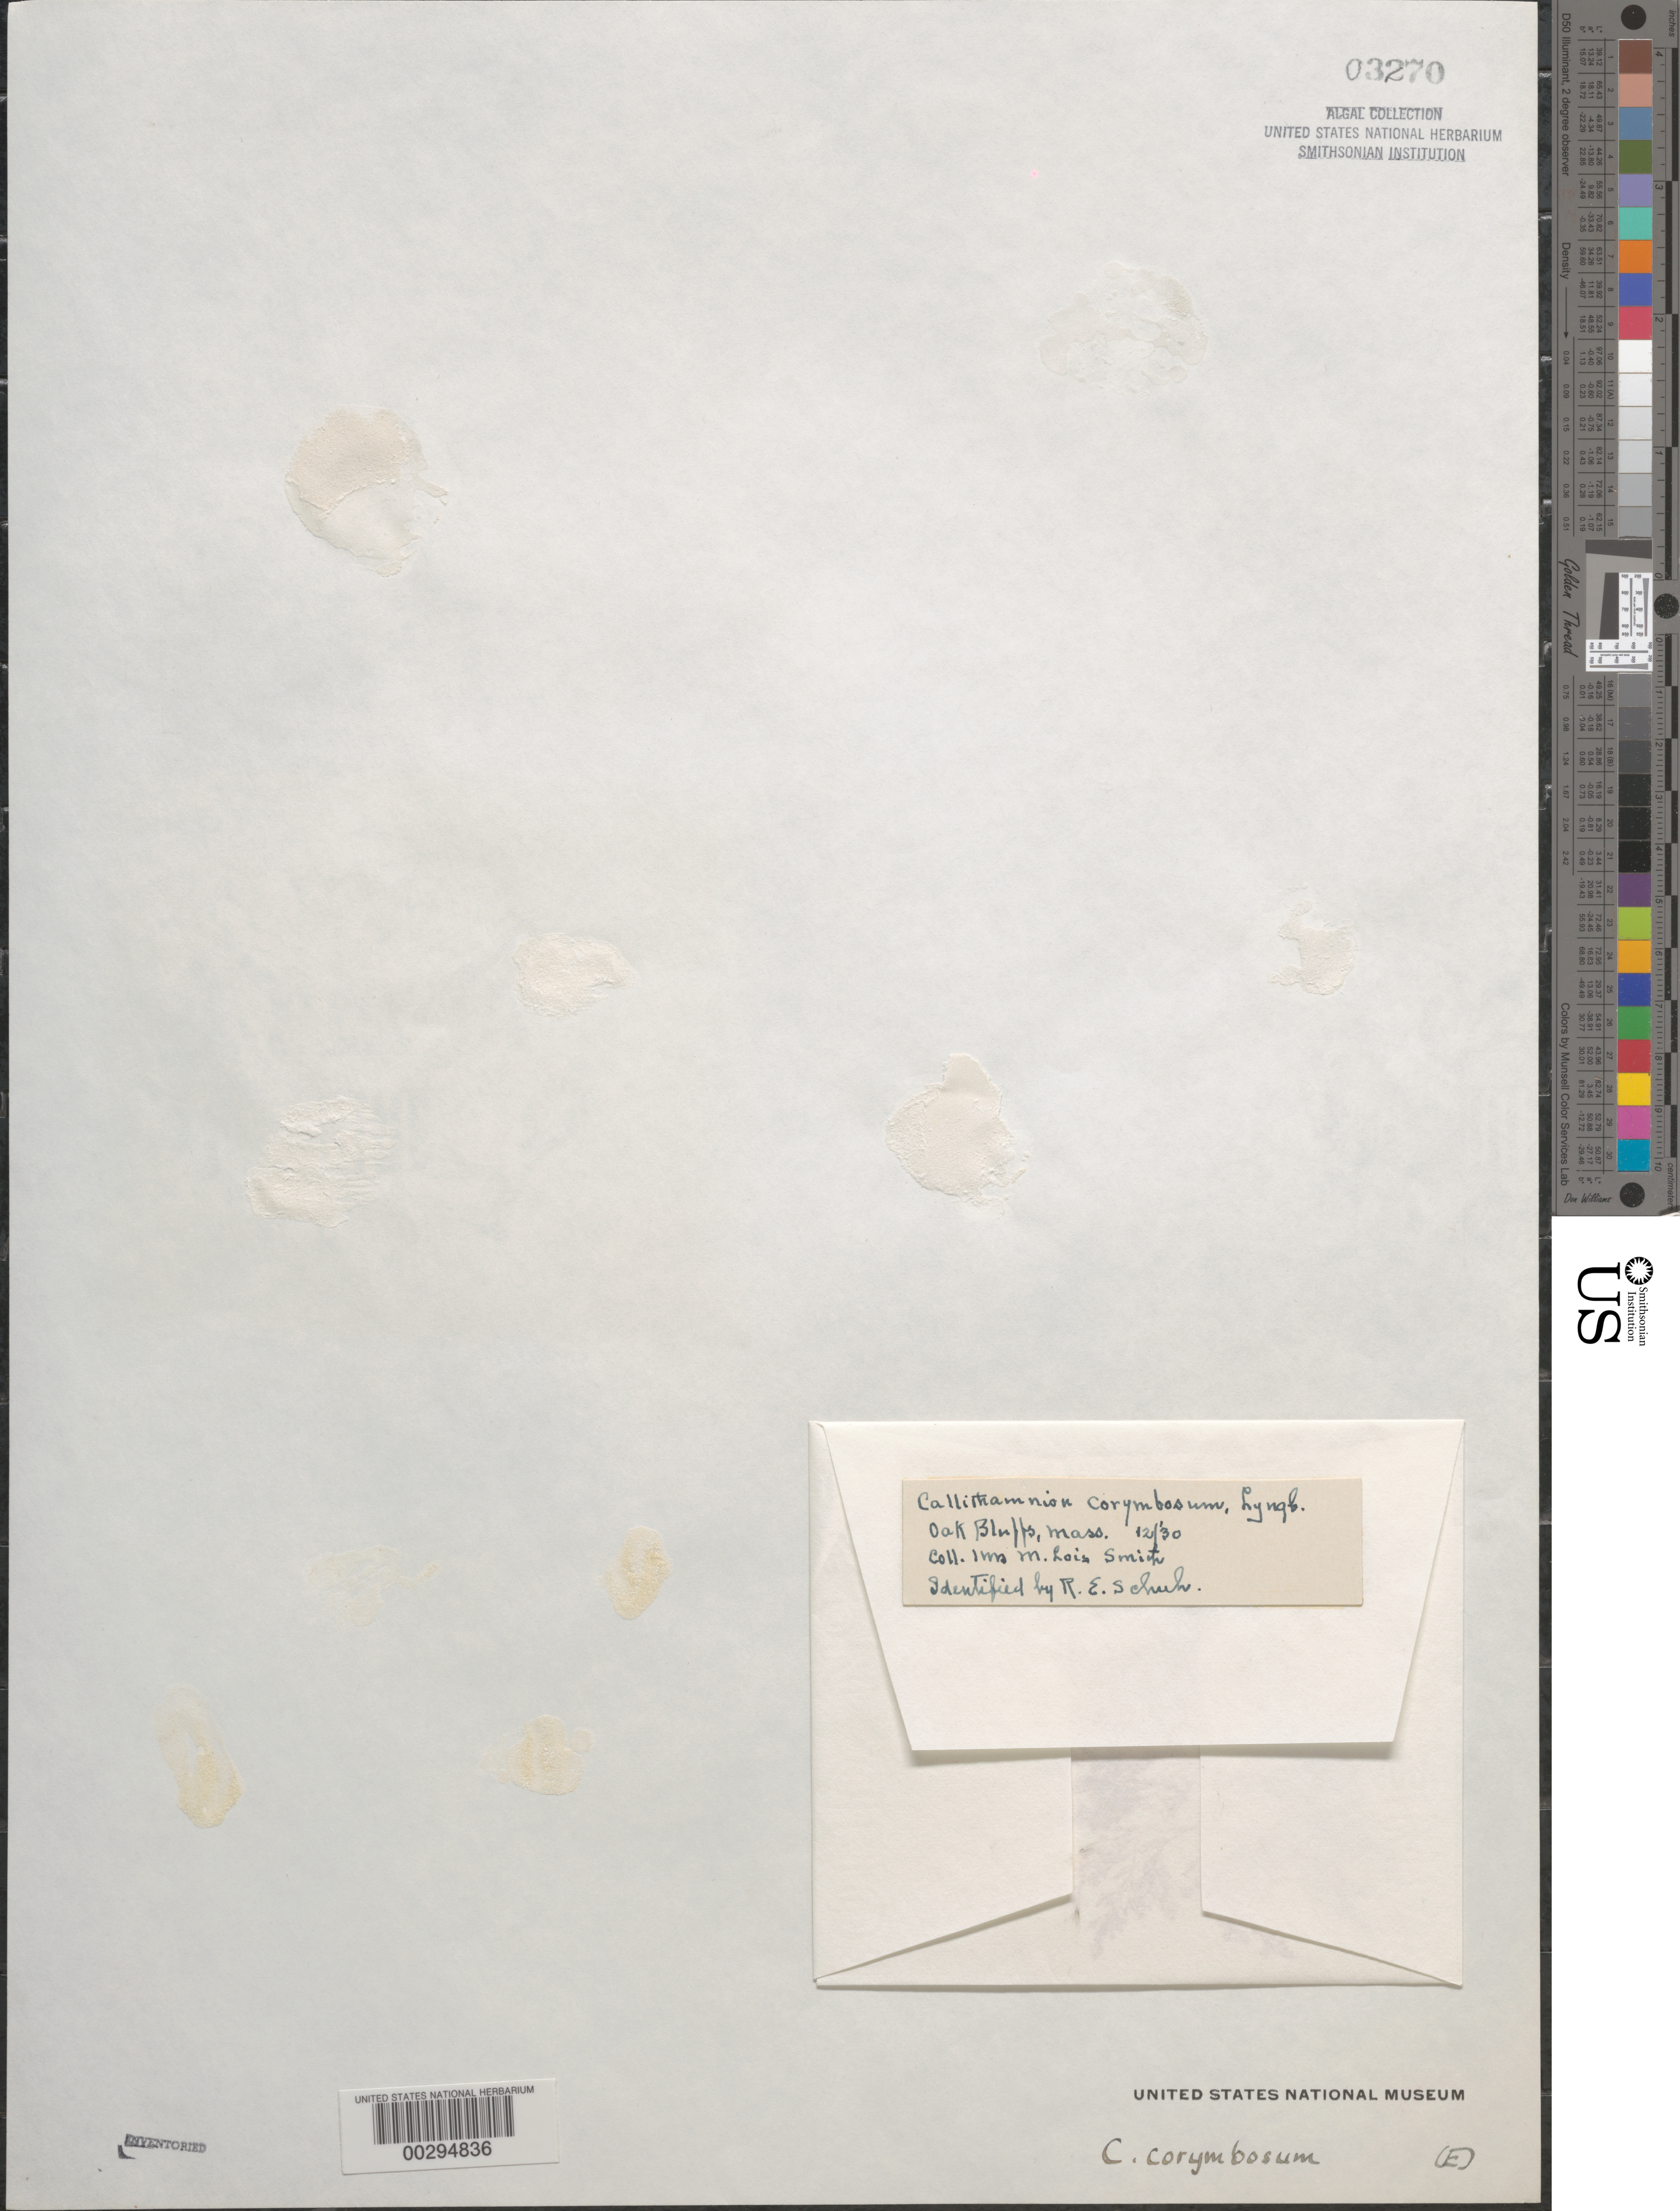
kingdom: Plantae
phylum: Rhodophyta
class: Florideophyceae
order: Ceramiales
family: Callithamniaceae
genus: Callithamnion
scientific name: Callithamnion corymbosum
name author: (Sm.) Lyngb.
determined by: Schuh, R. E.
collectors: M. Smith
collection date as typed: Dec 1930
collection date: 1930-12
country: United States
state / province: Massachusetts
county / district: Dukes County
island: Martha's Vineyard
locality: Oak Bluffs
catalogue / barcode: US 3270